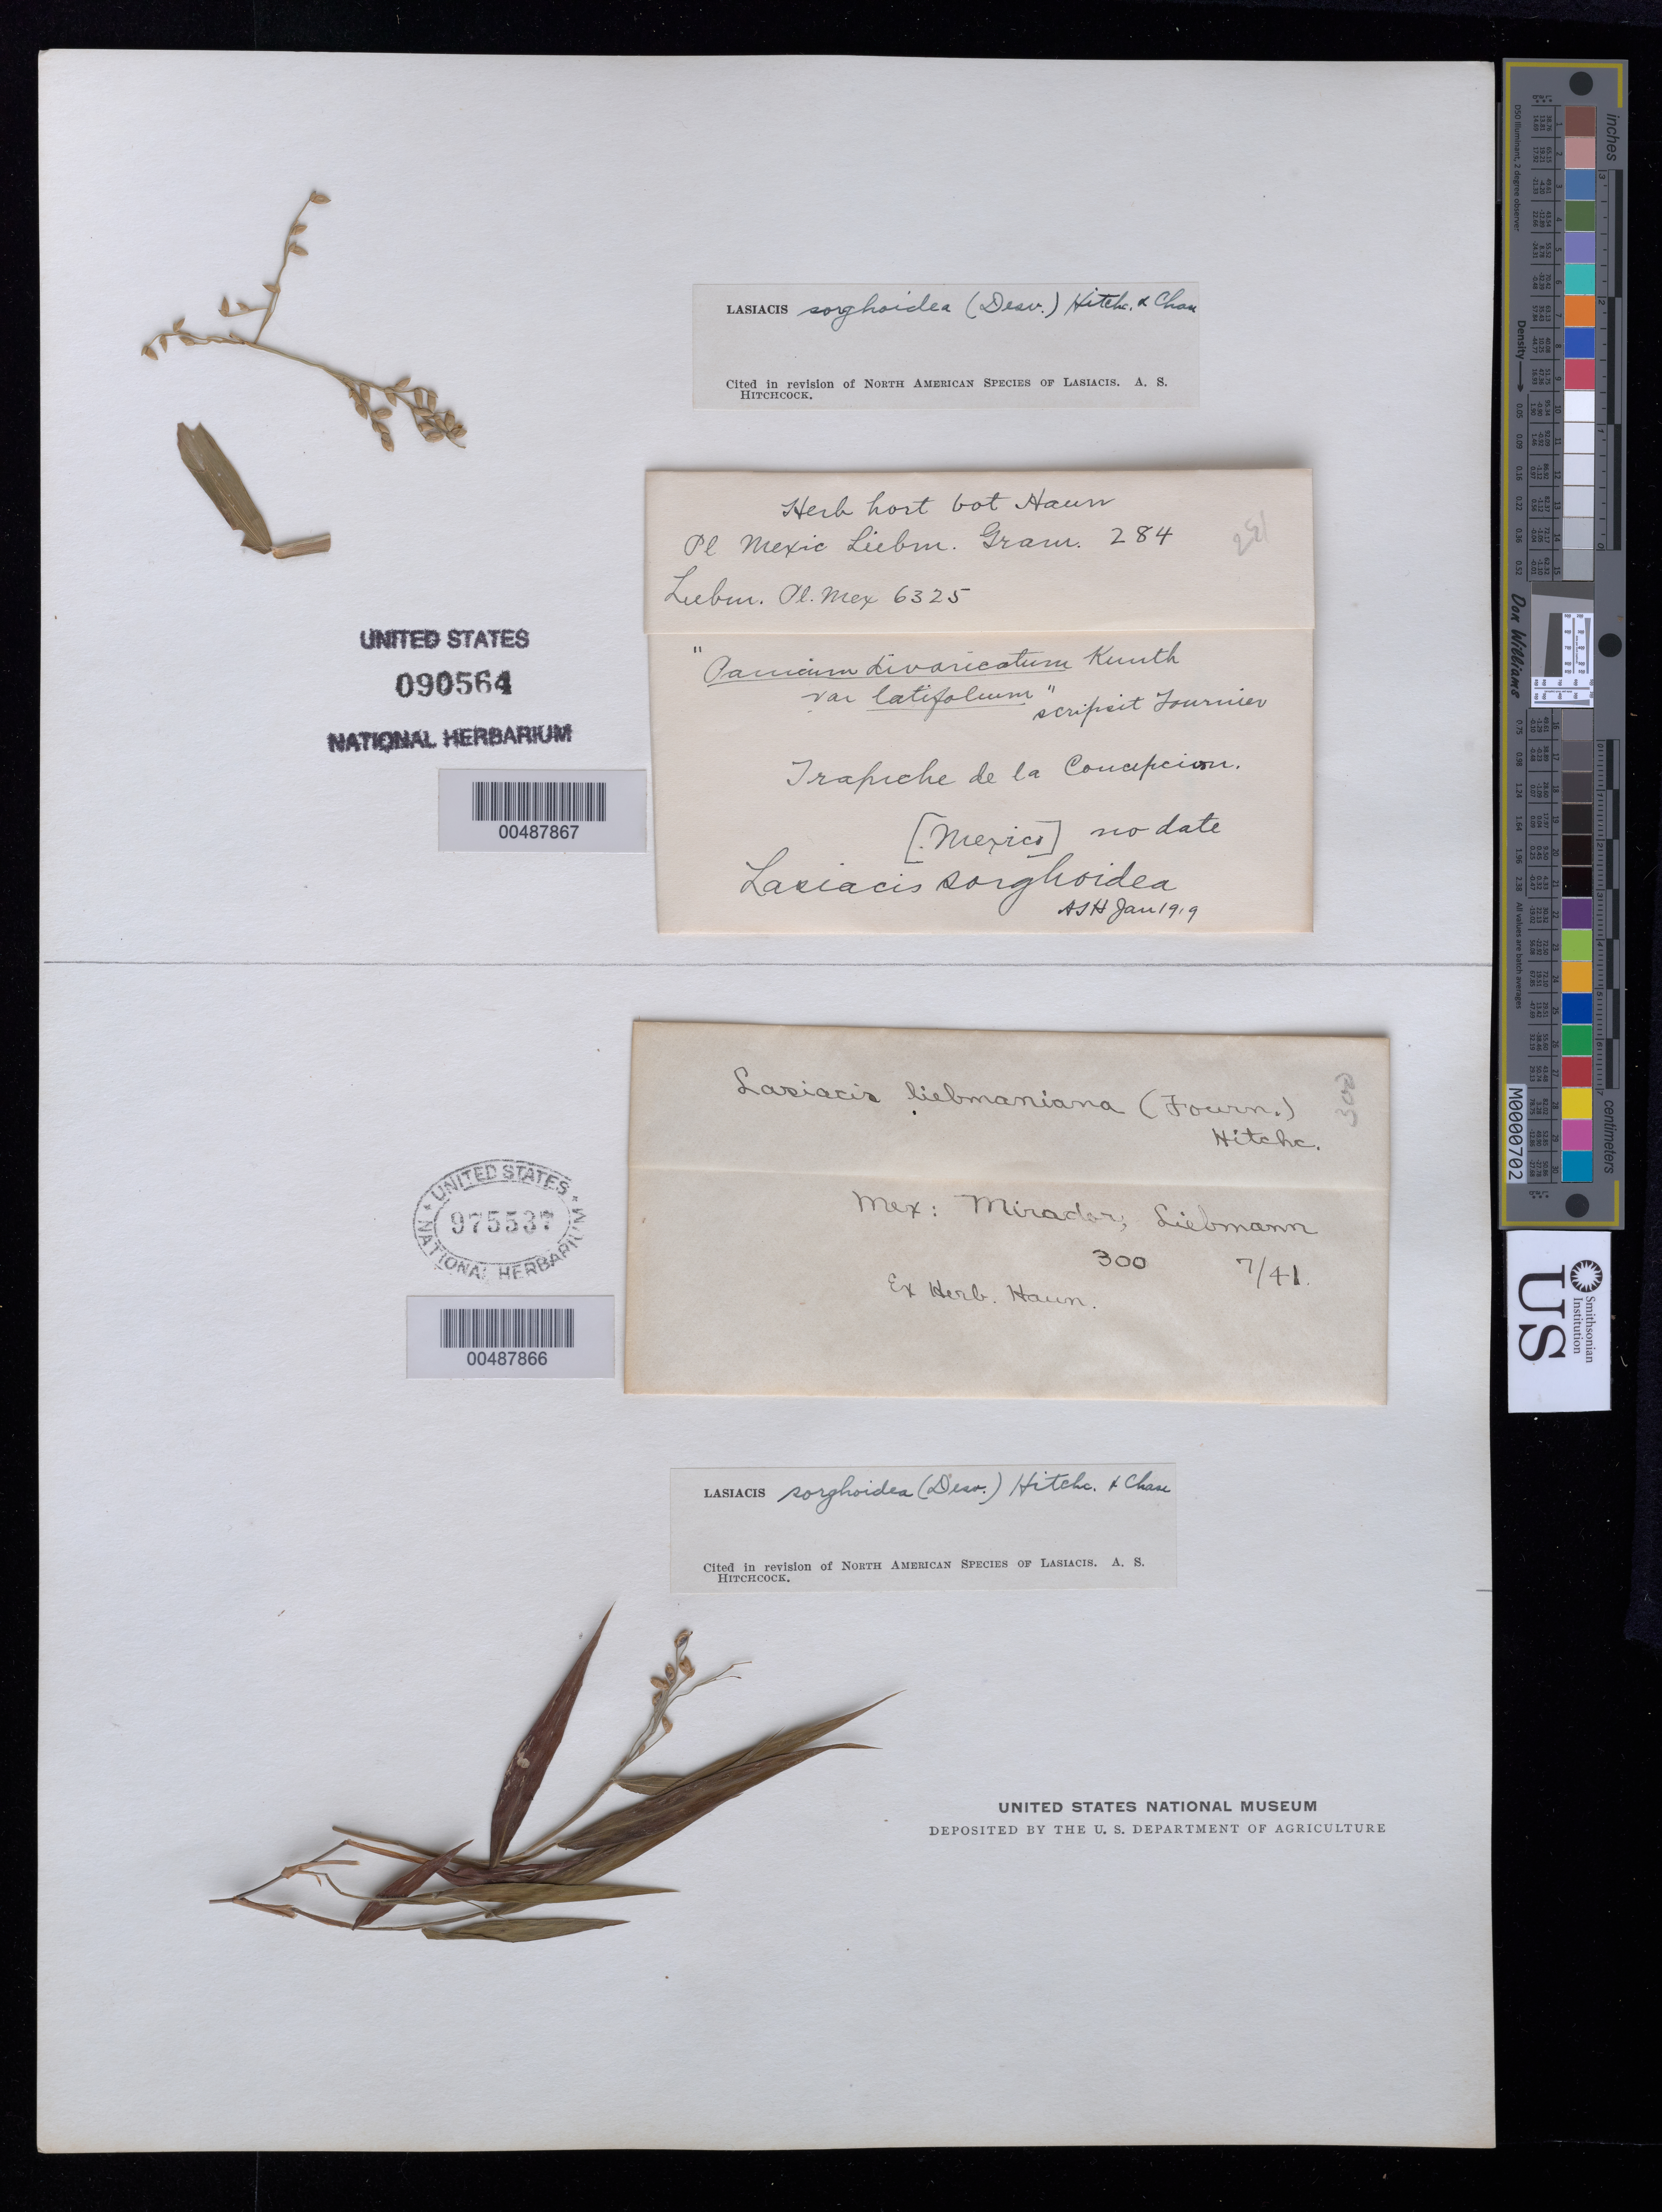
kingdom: Plantae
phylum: Tracheophyta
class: Liliopsida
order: Poales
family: Poaceae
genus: Lasiacis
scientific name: Lasiacis maxonii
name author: Swallen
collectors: F. M. Liebmann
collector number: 284/6325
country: Mexico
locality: Trapiche de la Concepcion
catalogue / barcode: US 90564